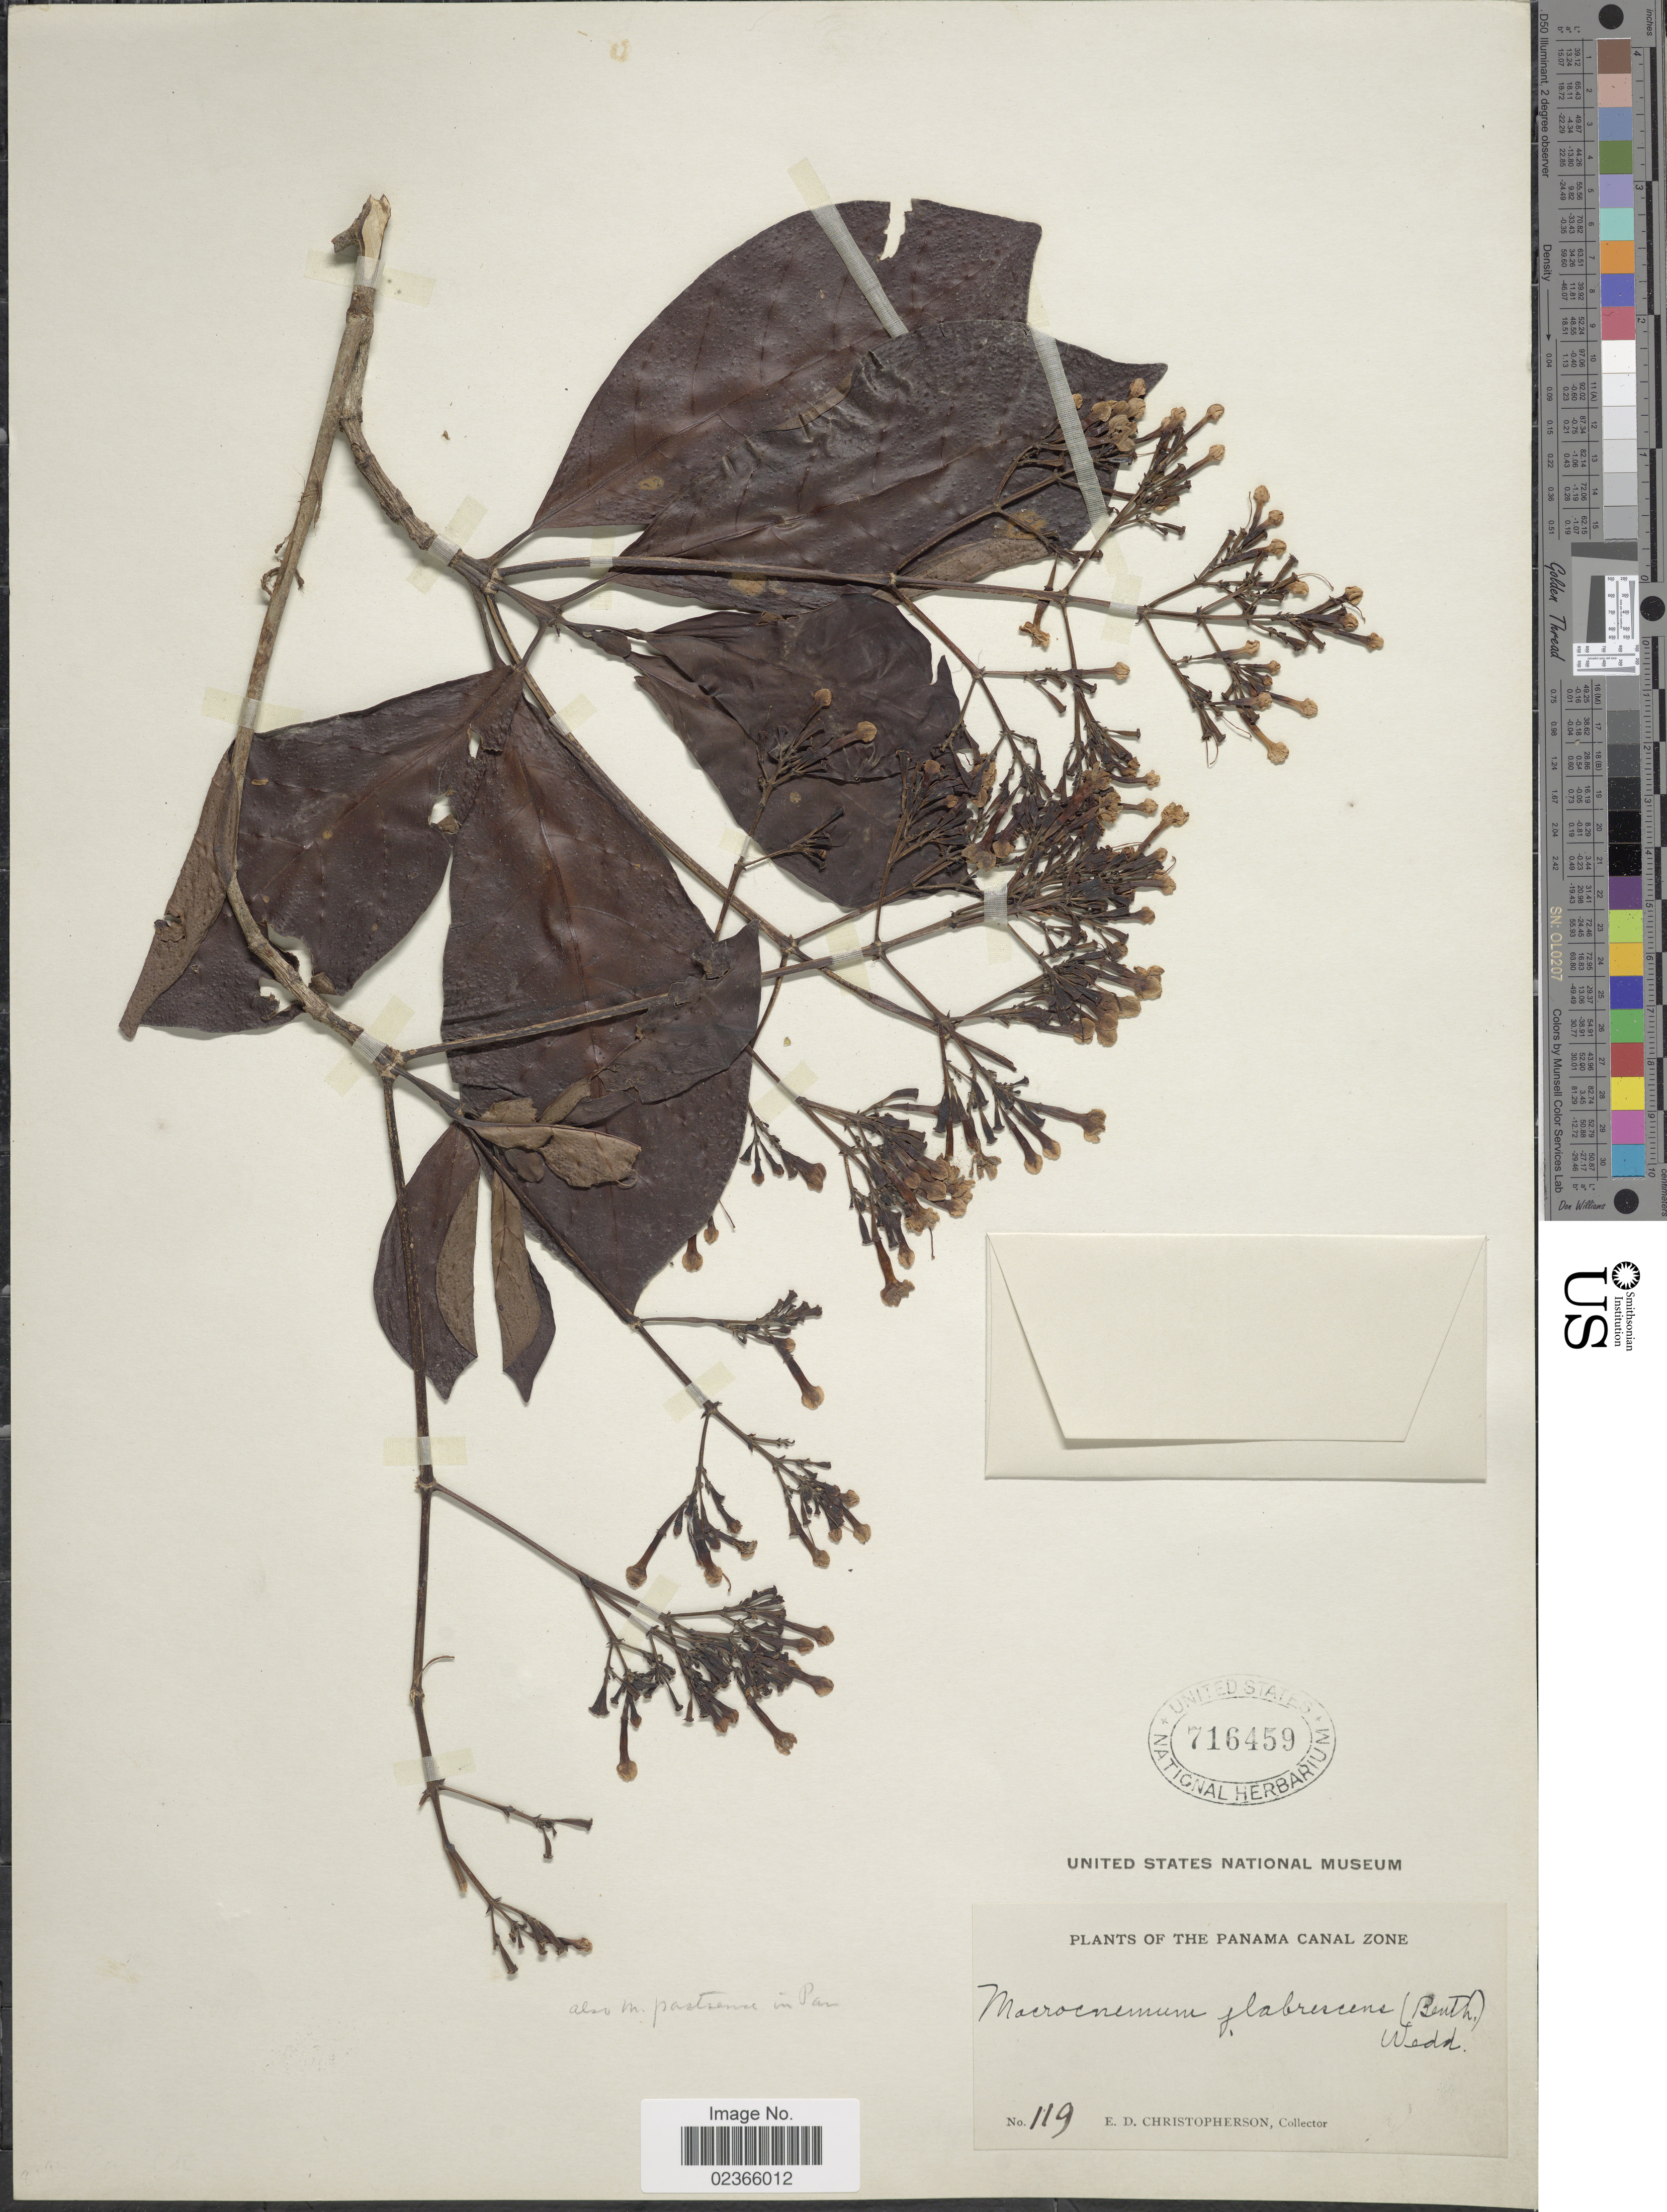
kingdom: Plantae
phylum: Tracheophyta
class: Magnoliopsida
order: Gentianales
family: Rubiaceae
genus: Macrocnemum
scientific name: Macrocnemum glabrescens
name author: (Benth.) Wedd.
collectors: E. Christopherson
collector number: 119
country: Panama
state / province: Colón / Panamá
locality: Panama Canal Zone.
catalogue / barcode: US 716459